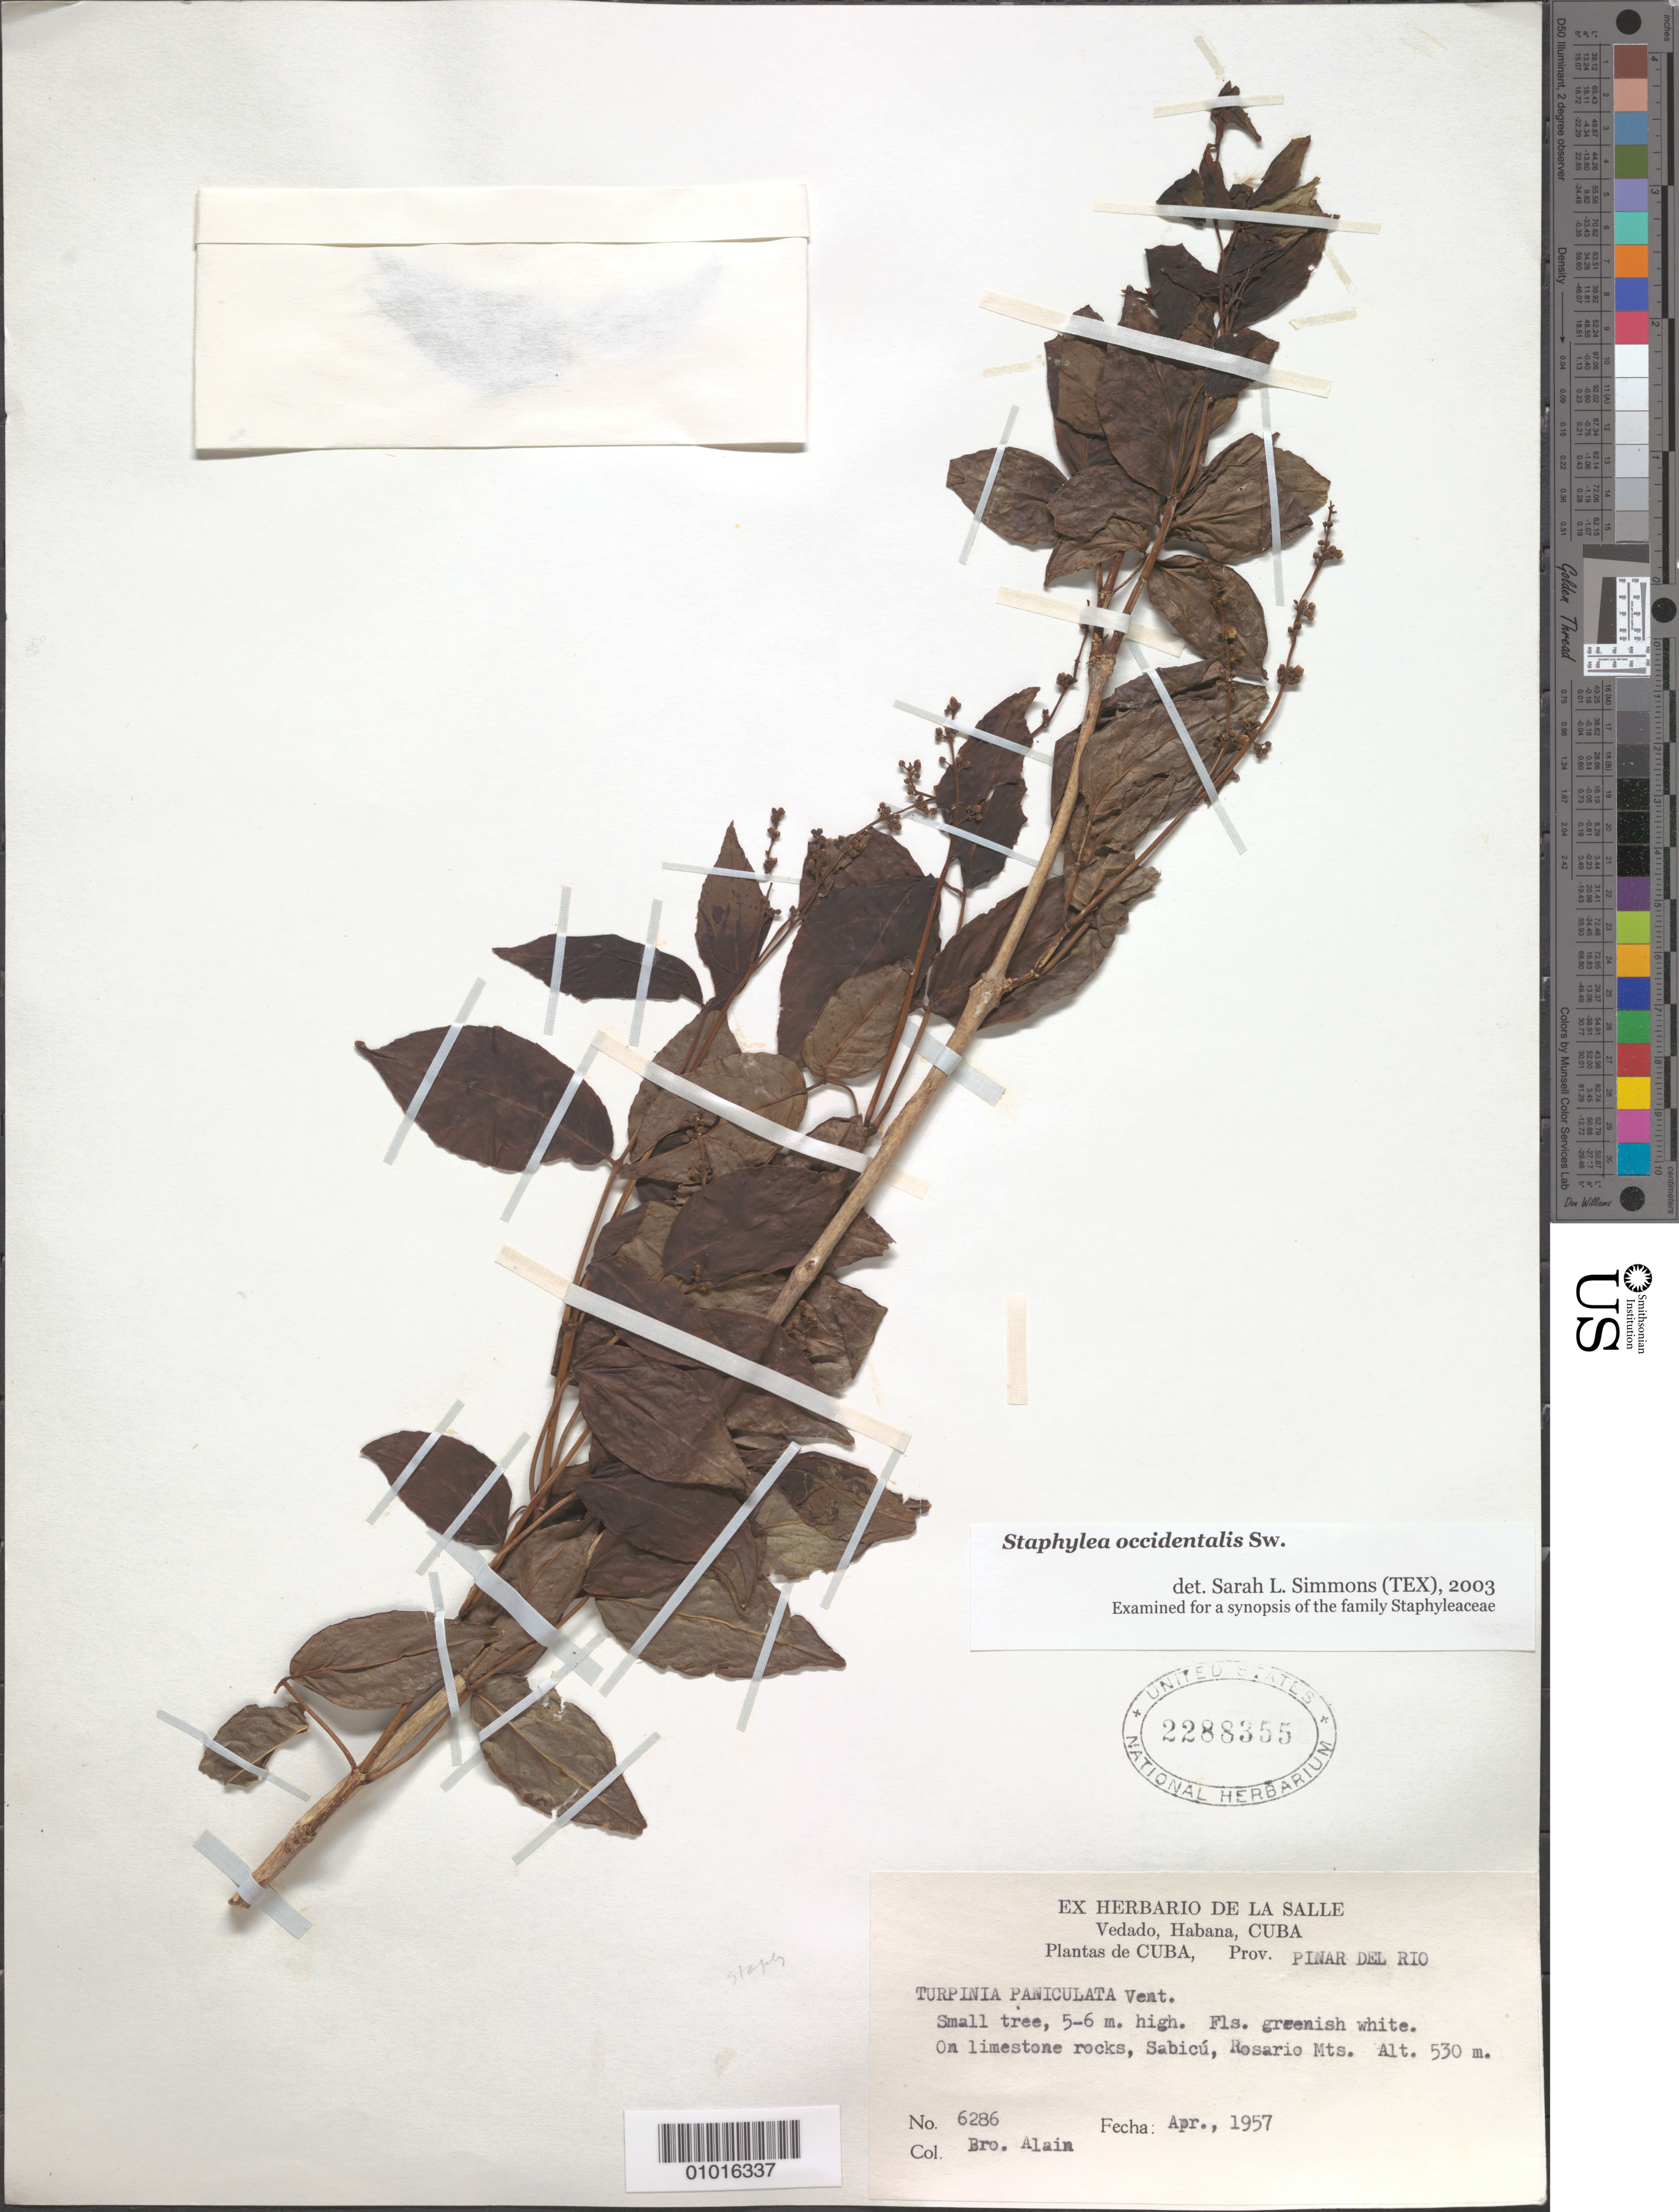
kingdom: Plantae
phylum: Tracheophyta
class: Magnoliopsida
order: Crossosomatales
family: Staphyleaceae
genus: Staphylea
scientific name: Staphylea occidentalis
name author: Sw.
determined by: Simmons, S. L.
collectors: A. H. Liogier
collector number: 6286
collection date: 1957-04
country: Cuba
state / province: Pinar del Rio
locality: Sabicú, Rosario Mts.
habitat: On limestone rocks.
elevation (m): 530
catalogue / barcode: US 2288355